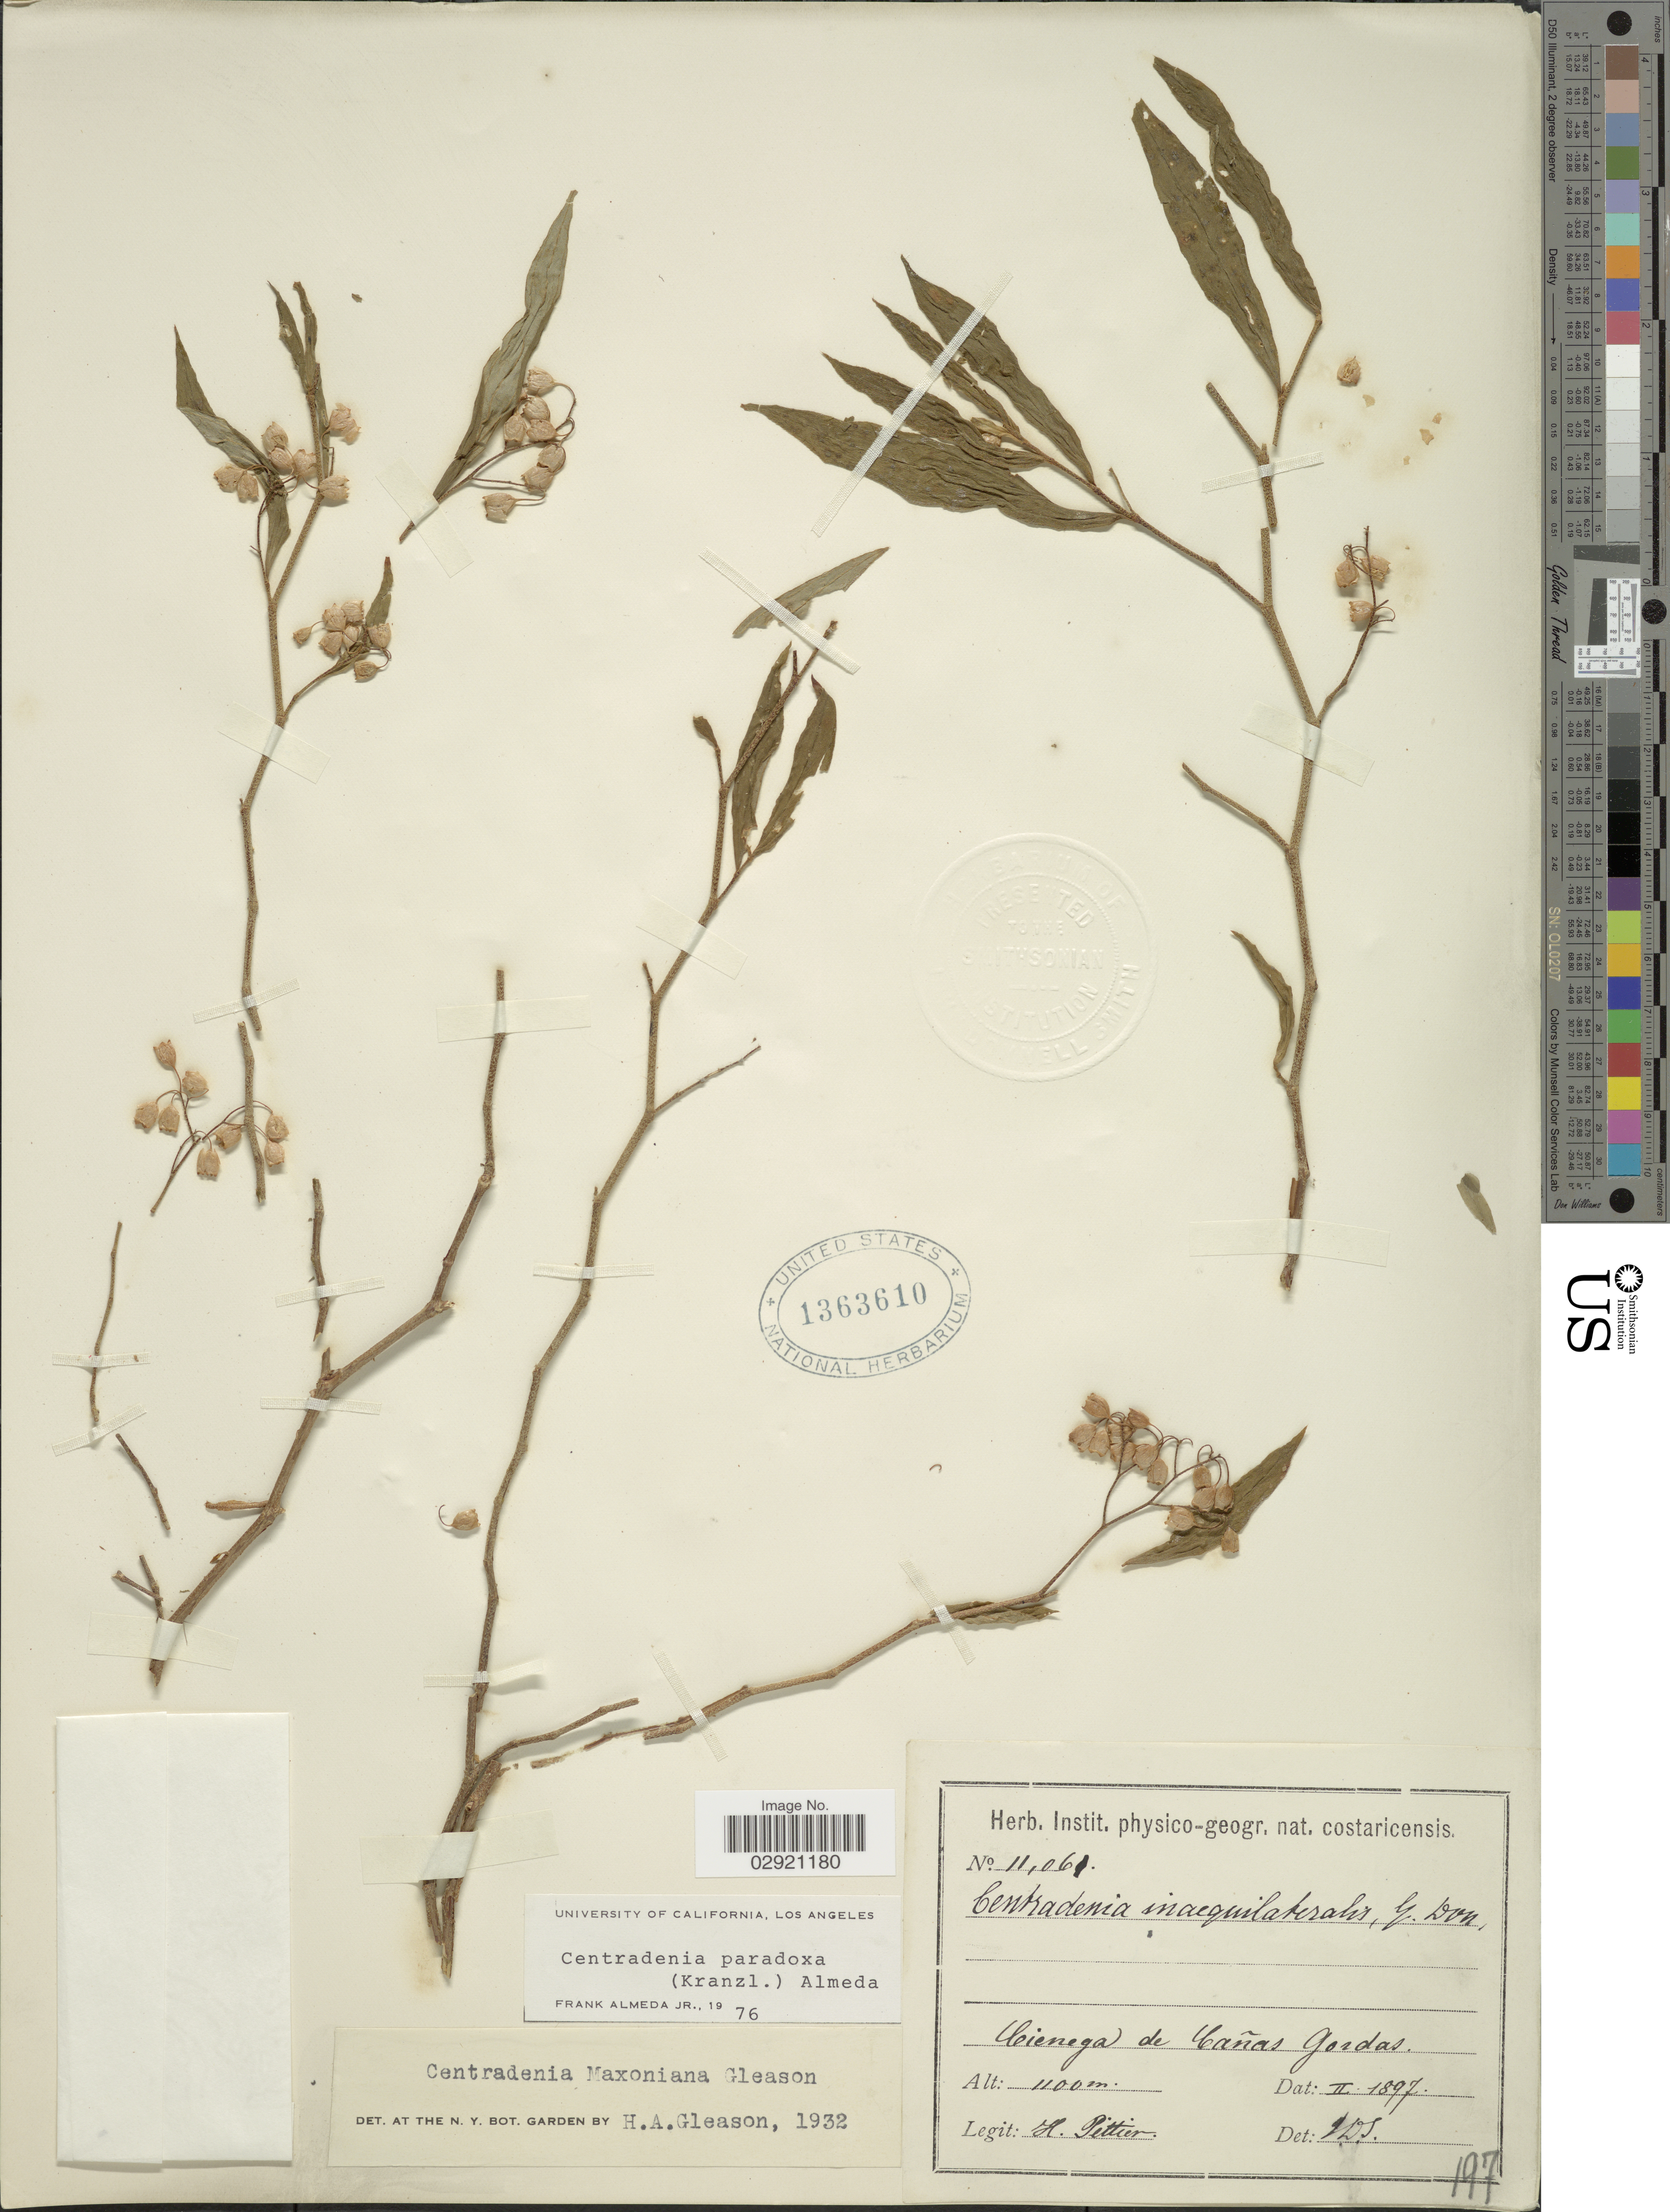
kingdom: Plantae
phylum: Tracheophyta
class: Magnoliopsida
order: Myrtales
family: Melastomataceae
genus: Centradenia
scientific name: Centradenia paradoxa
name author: (Kraenzl.) Almeda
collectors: H. F. Pittier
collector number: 11061*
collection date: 1897-02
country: Costa Rica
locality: Cienega de Cañas Gordas.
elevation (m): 1100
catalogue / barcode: US 1363610